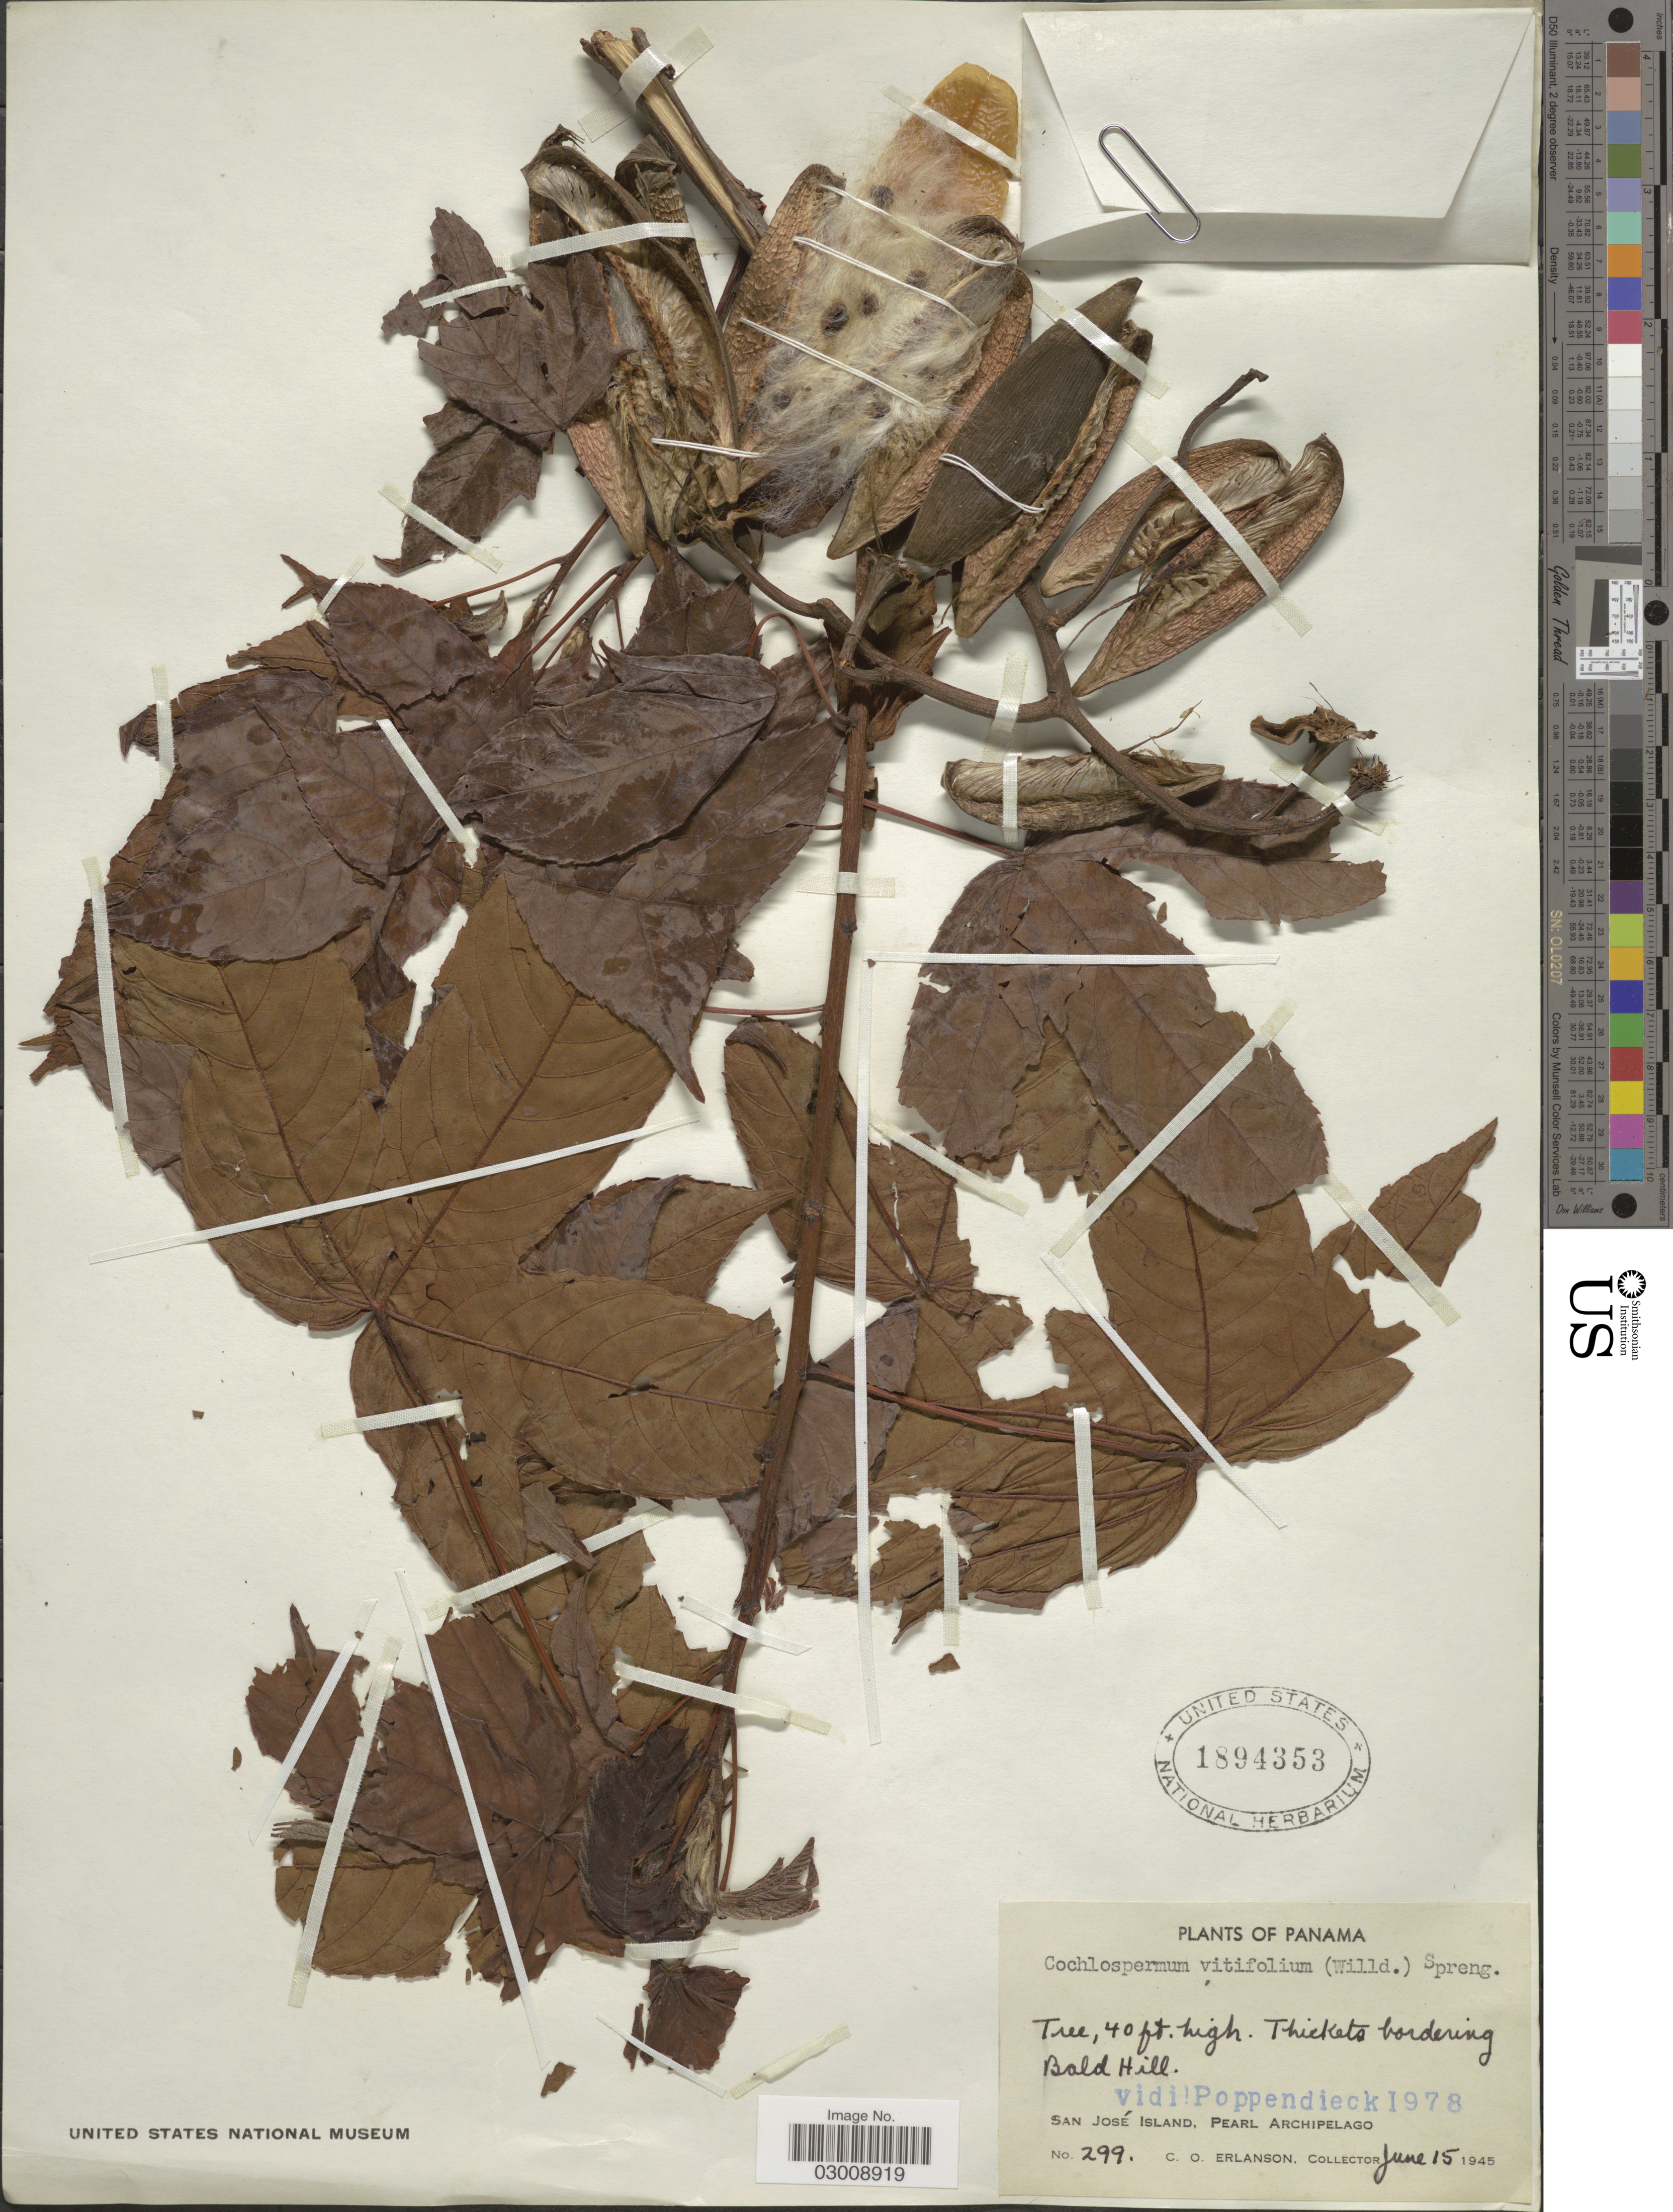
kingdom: Plantae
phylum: Tracheophyta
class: Magnoliopsida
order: Malvales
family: Cochlospermaceae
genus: Cochlospermum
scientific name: Cochlospermum vitifolium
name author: (Willd.) Spreng.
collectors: C. O. Erlanson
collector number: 299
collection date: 1945-06-15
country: Panama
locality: Thickets bordering Bald Hill. San José Island. Pearl Archipelago.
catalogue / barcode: US 1894353